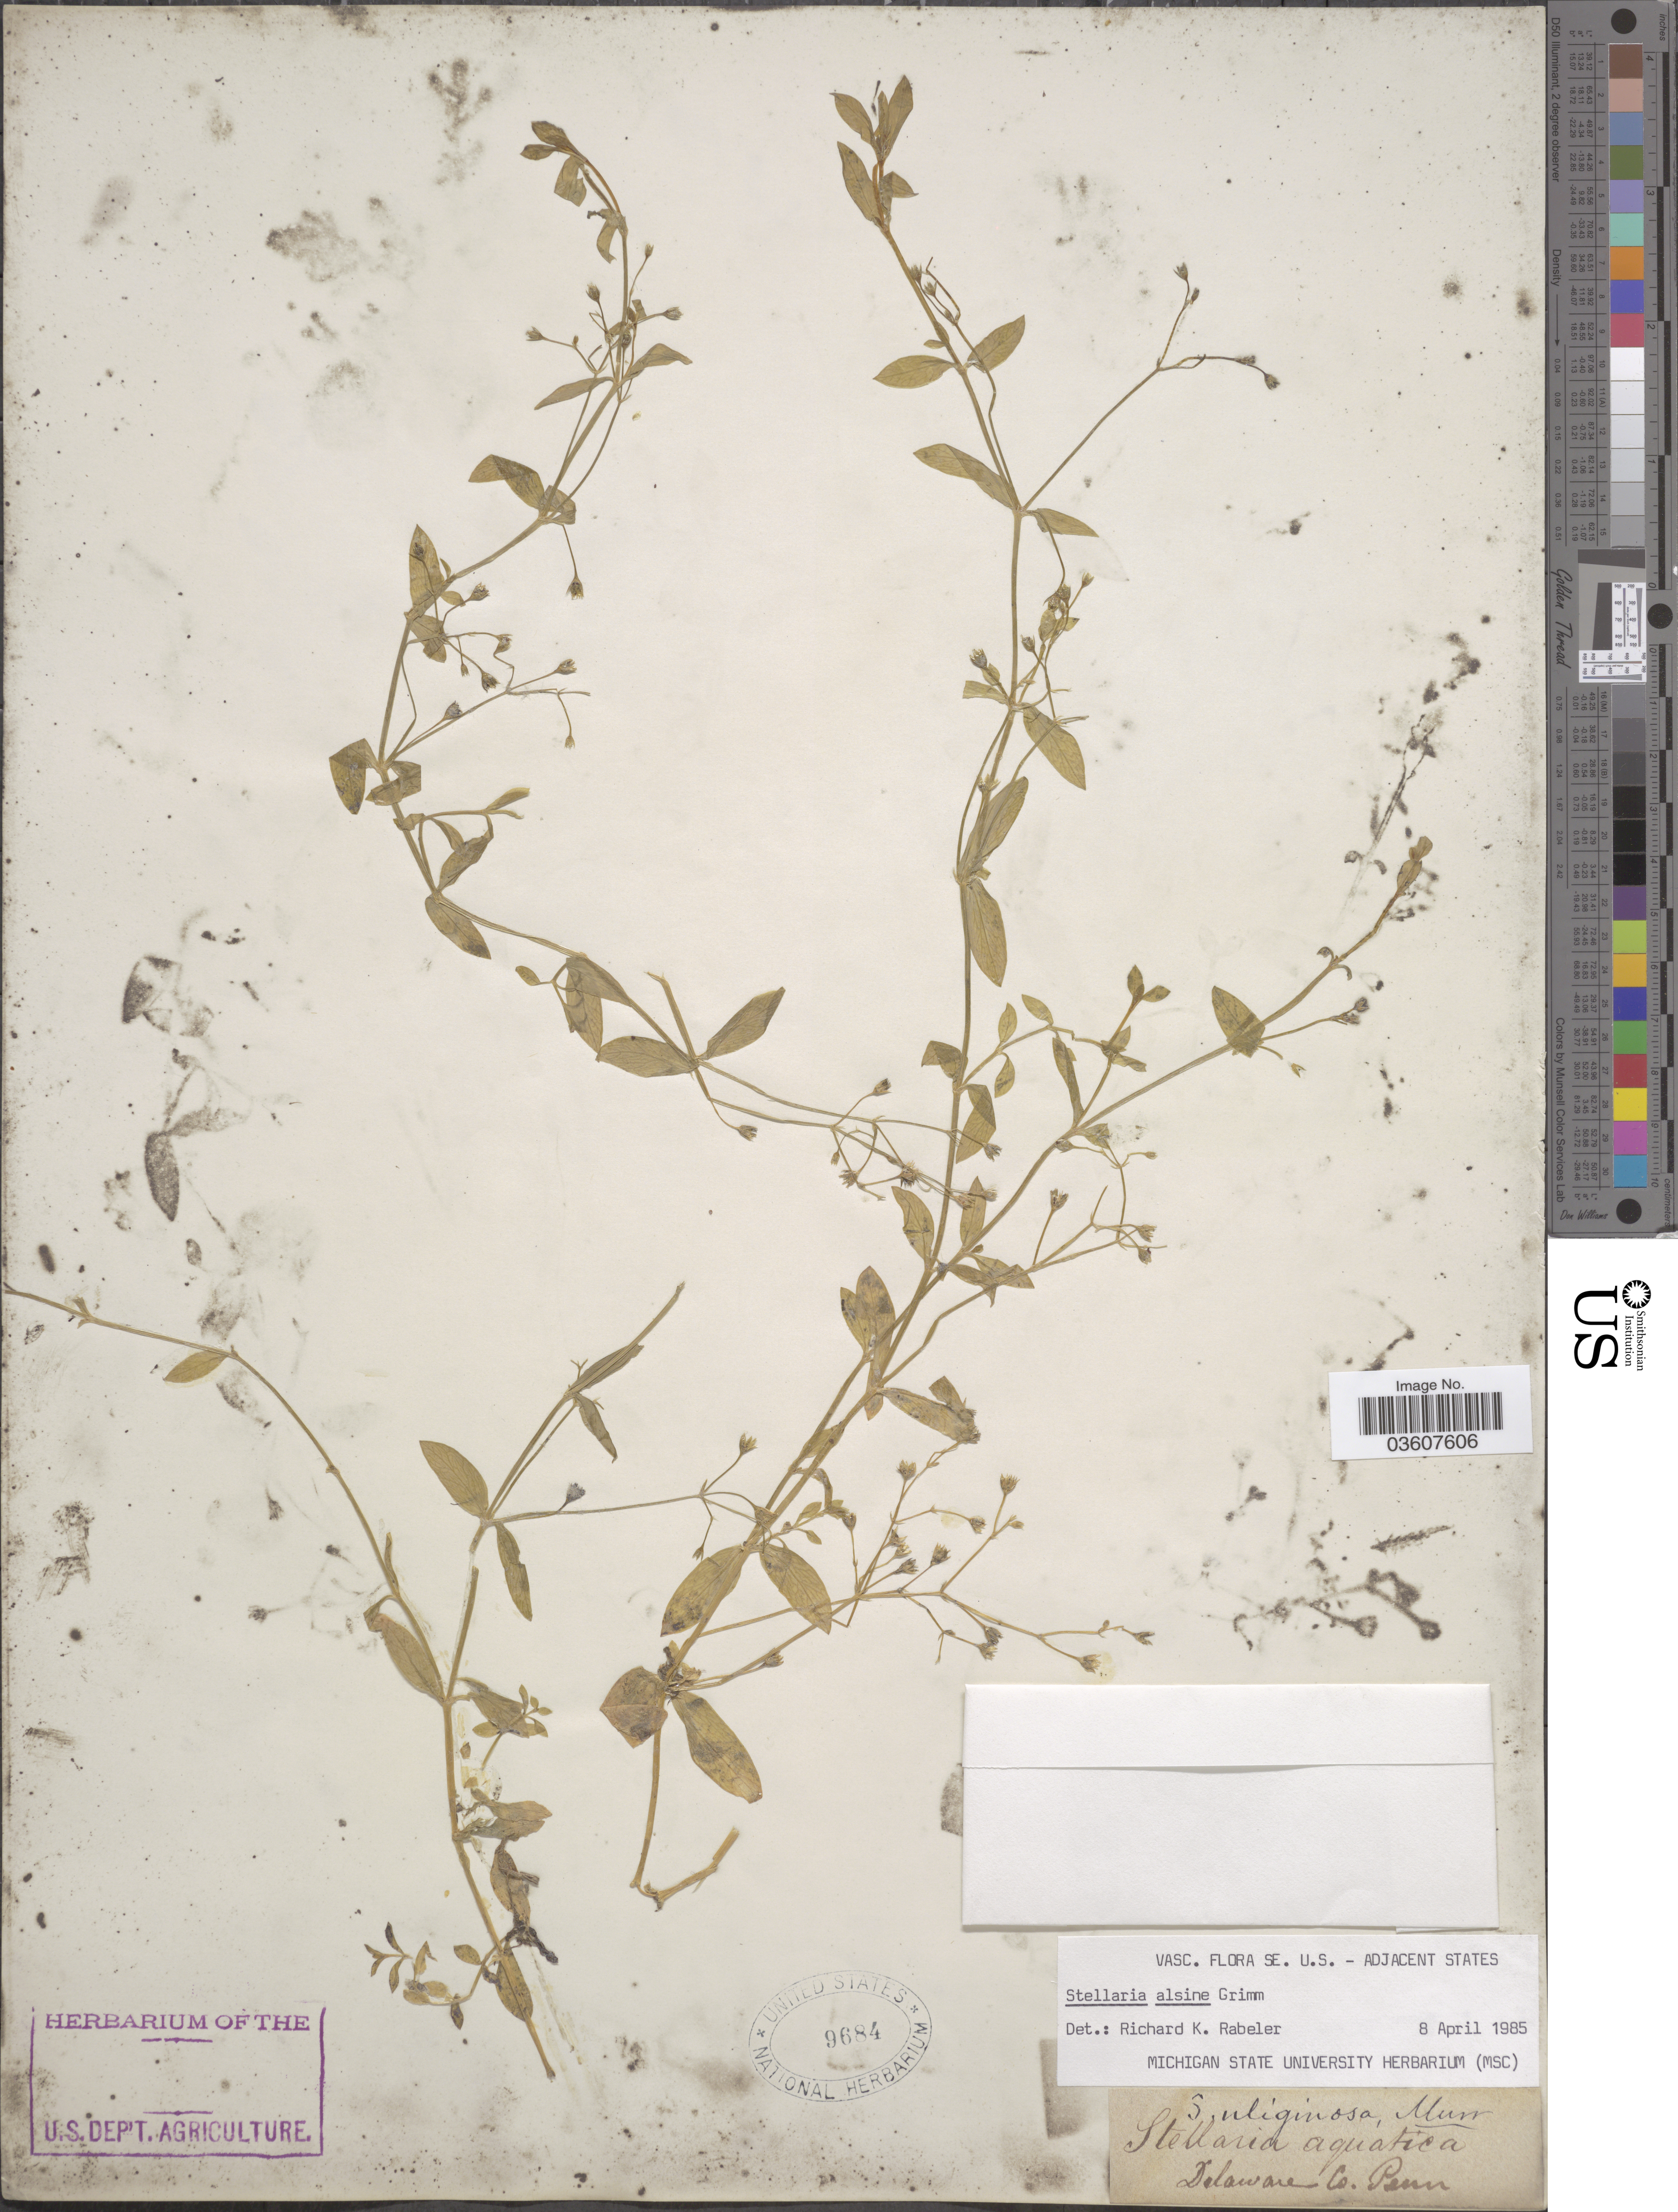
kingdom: Plantae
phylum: Tracheophyta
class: Magnoliopsida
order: Caryophyllales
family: Caryophyllaceae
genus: Stellaria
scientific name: Stellaria alsine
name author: Grimm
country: United States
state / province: Pennsylvania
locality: Delaware Co.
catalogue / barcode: US 9684